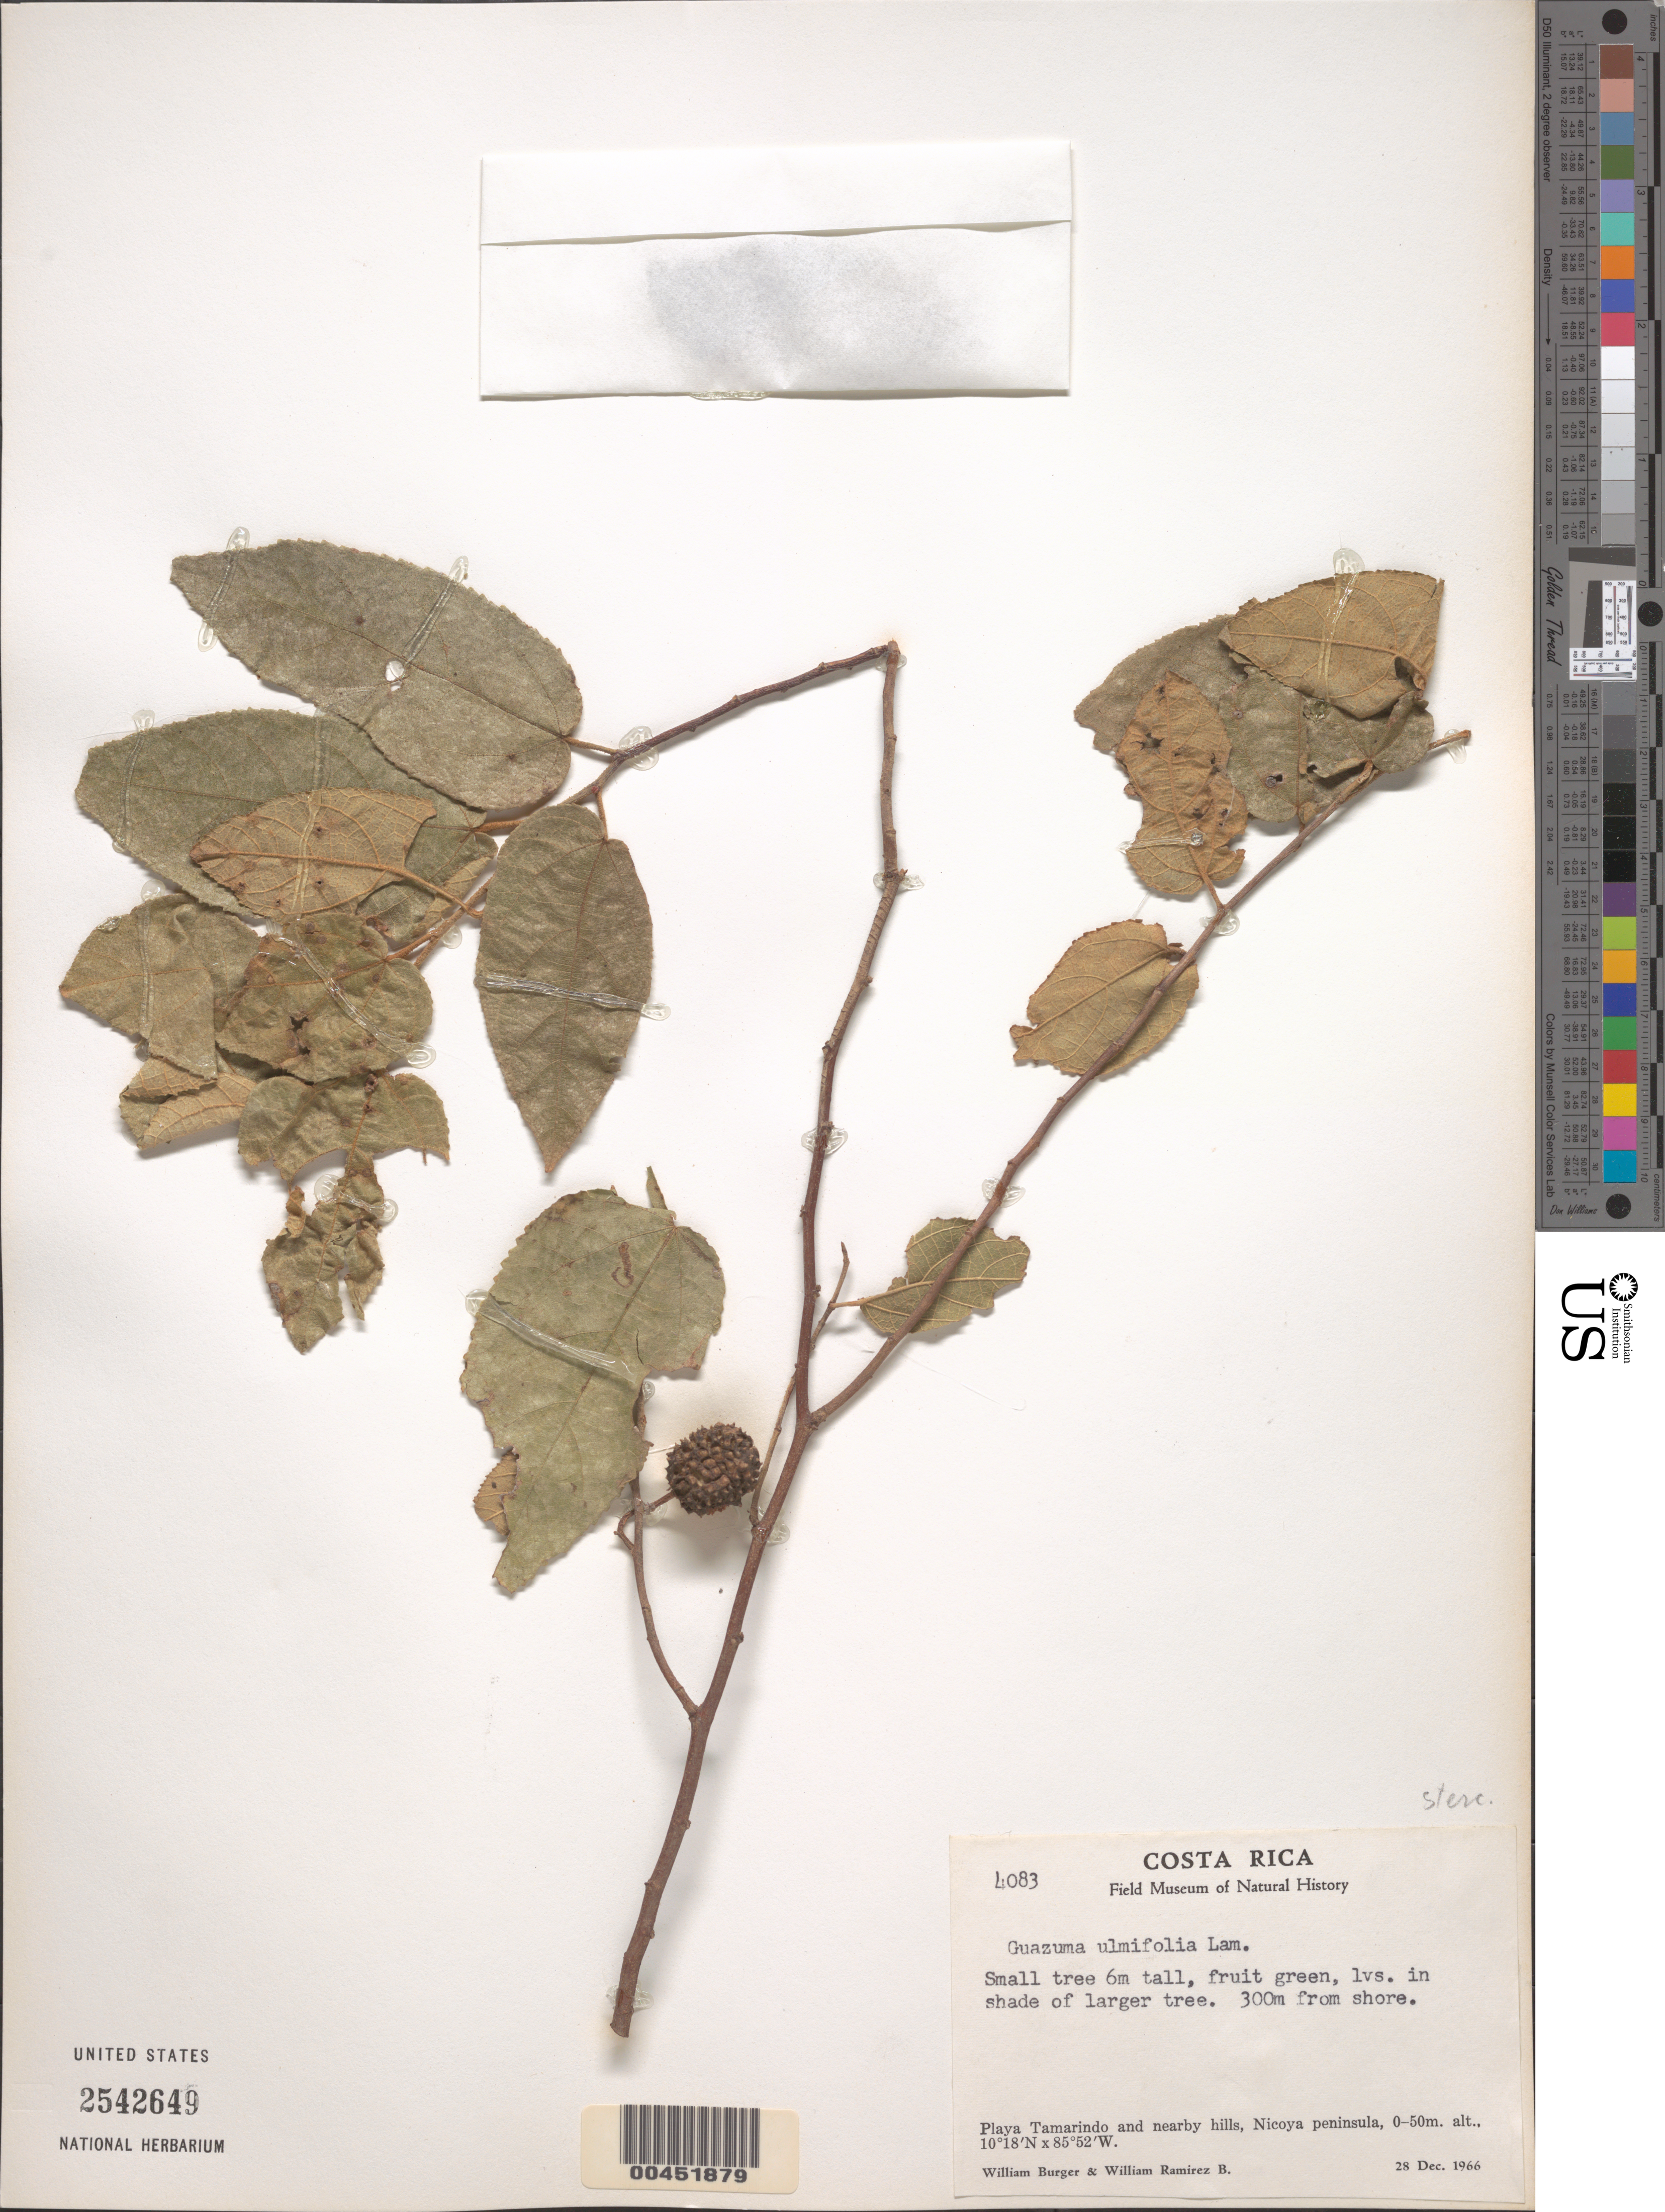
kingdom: Plantae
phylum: Tracheophyta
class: Magnoliopsida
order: Malvales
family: Malvaceae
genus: Guazuma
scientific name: Guazuma ulmifolia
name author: Lam.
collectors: W. Burger & W. Ramirez B.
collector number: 4083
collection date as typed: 28 Dec 1966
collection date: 1966-12-28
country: Costa Rica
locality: Playa Tamarindo and nearby hills, Nicoya Peninsula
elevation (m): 0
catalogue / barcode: US 2542649